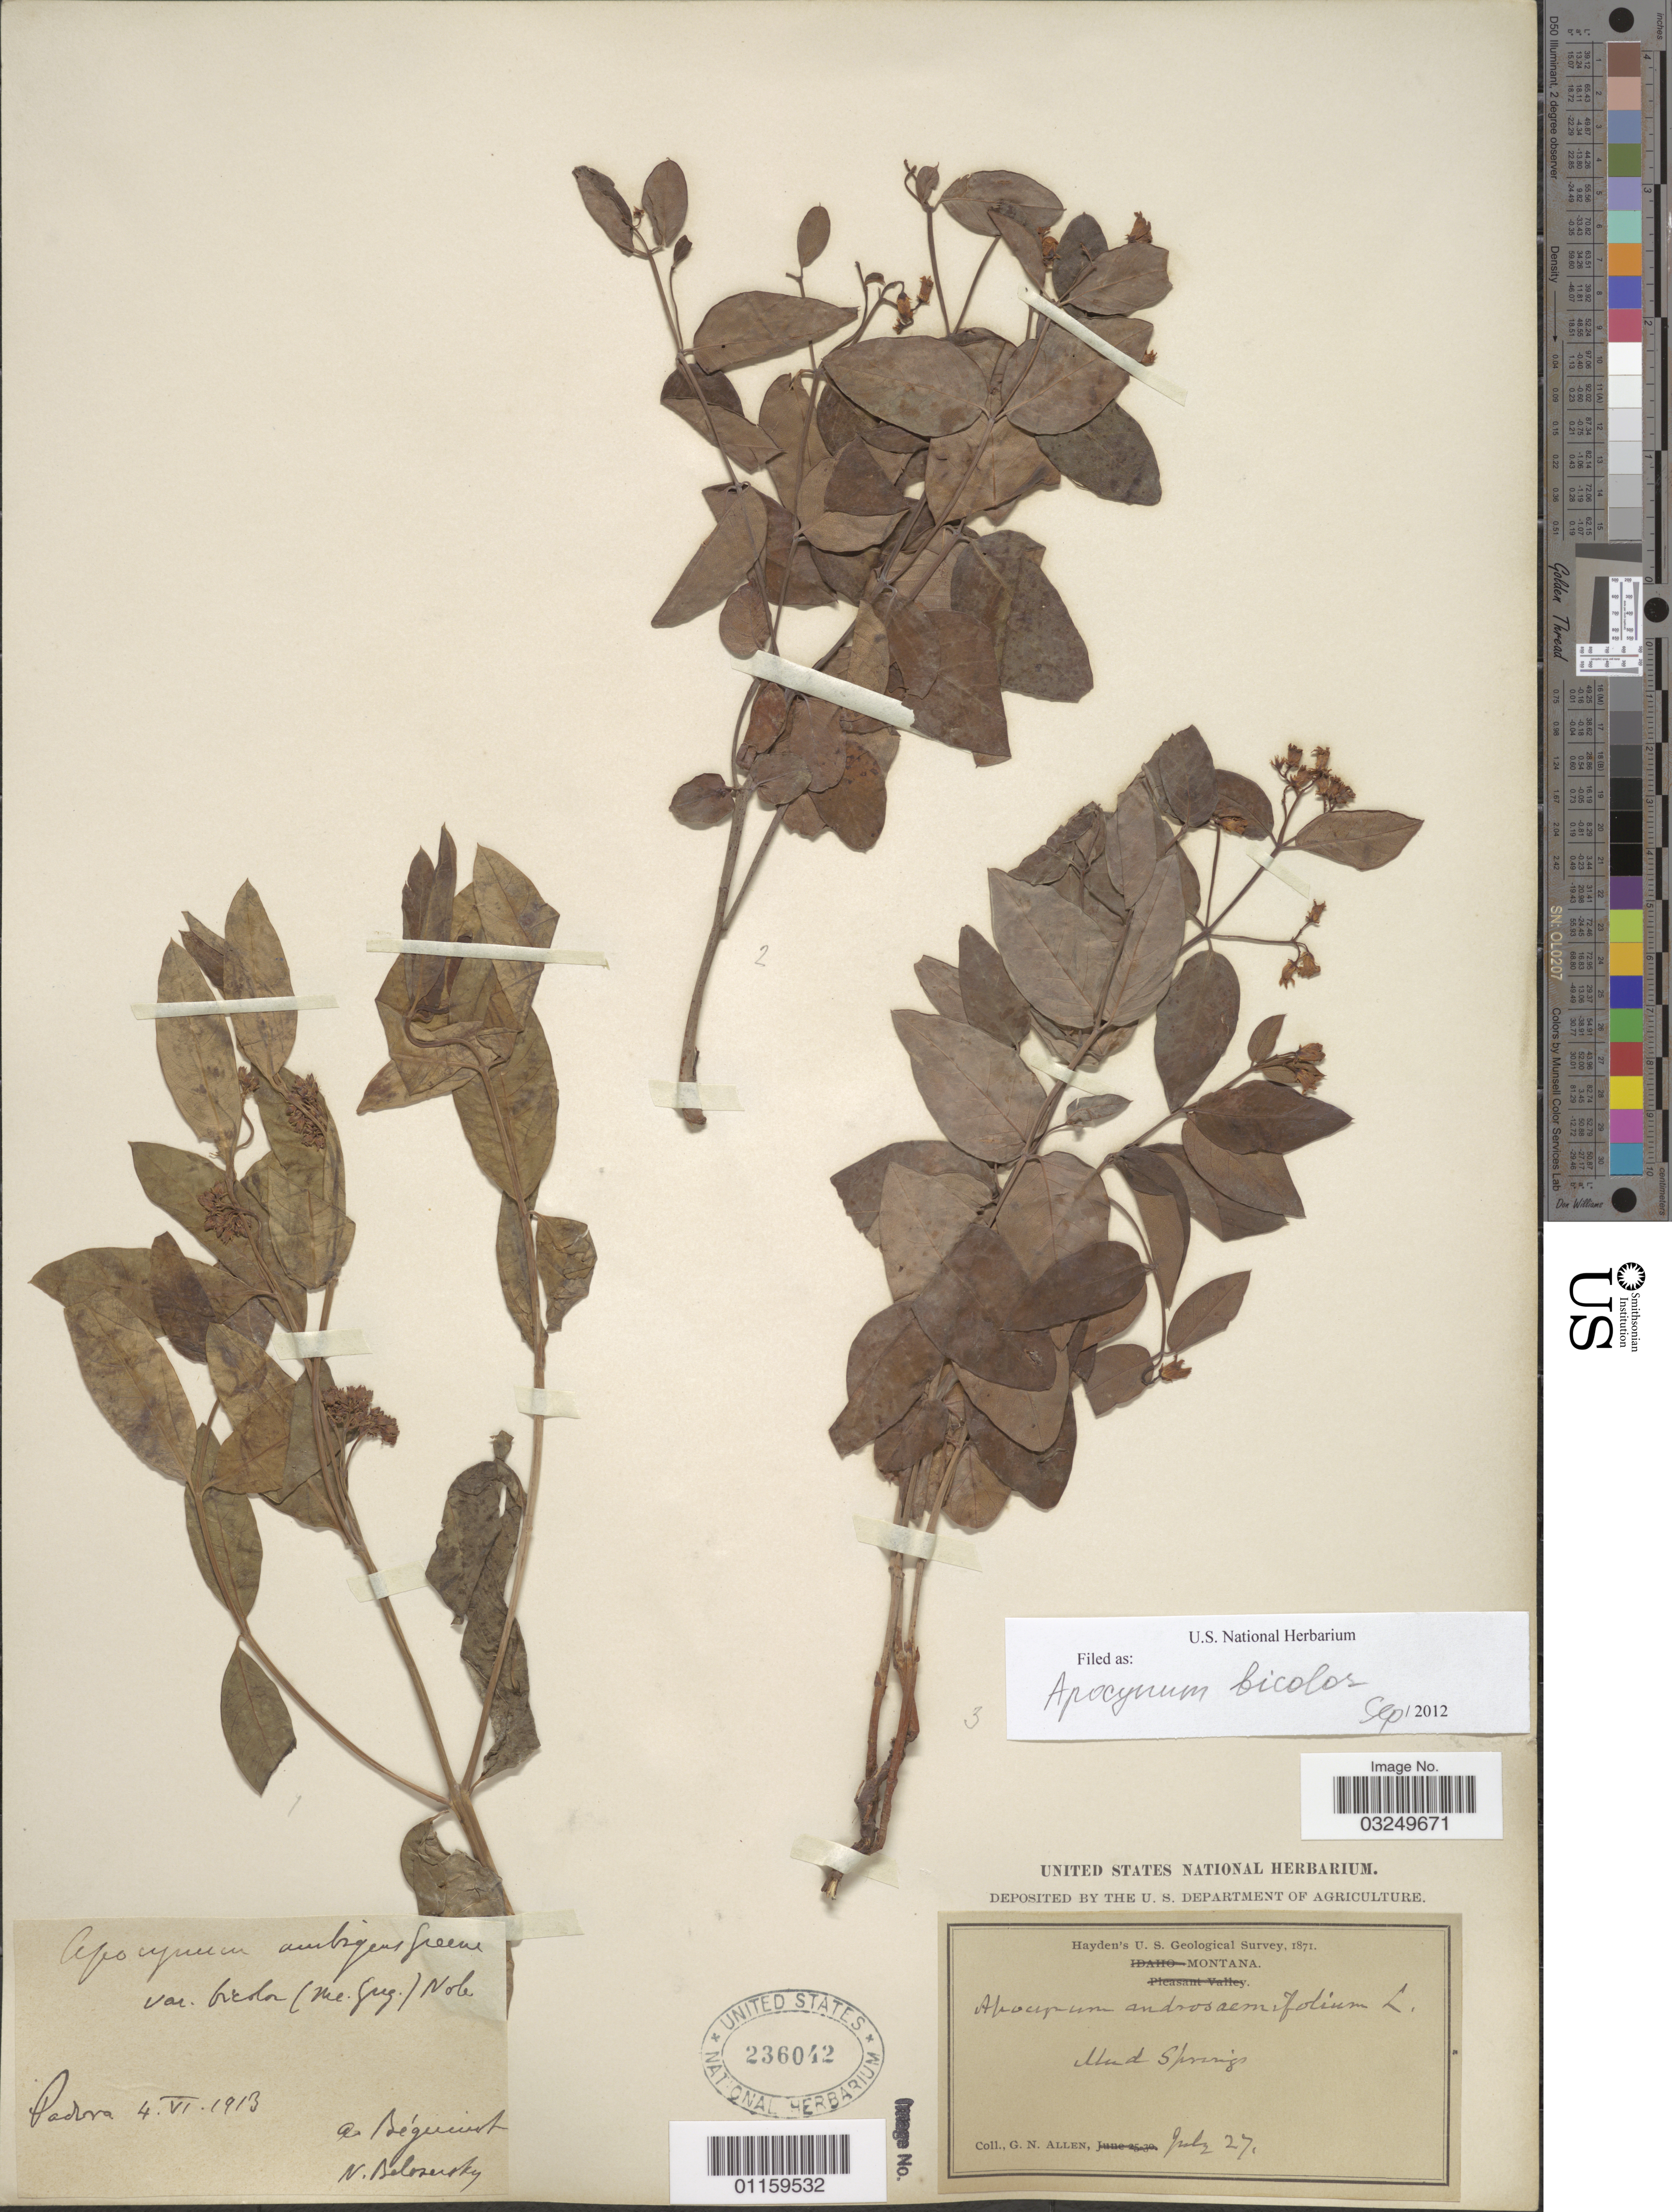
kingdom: Plantae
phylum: Tracheophyta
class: Magnoliopsida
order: Gentianales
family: Apocynaceae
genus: Apocynum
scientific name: Apocynum bicolor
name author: E.A. McGregor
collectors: G. N. Allen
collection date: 1871-07-27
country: United States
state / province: Montana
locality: Mud Springs.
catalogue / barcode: US 236042